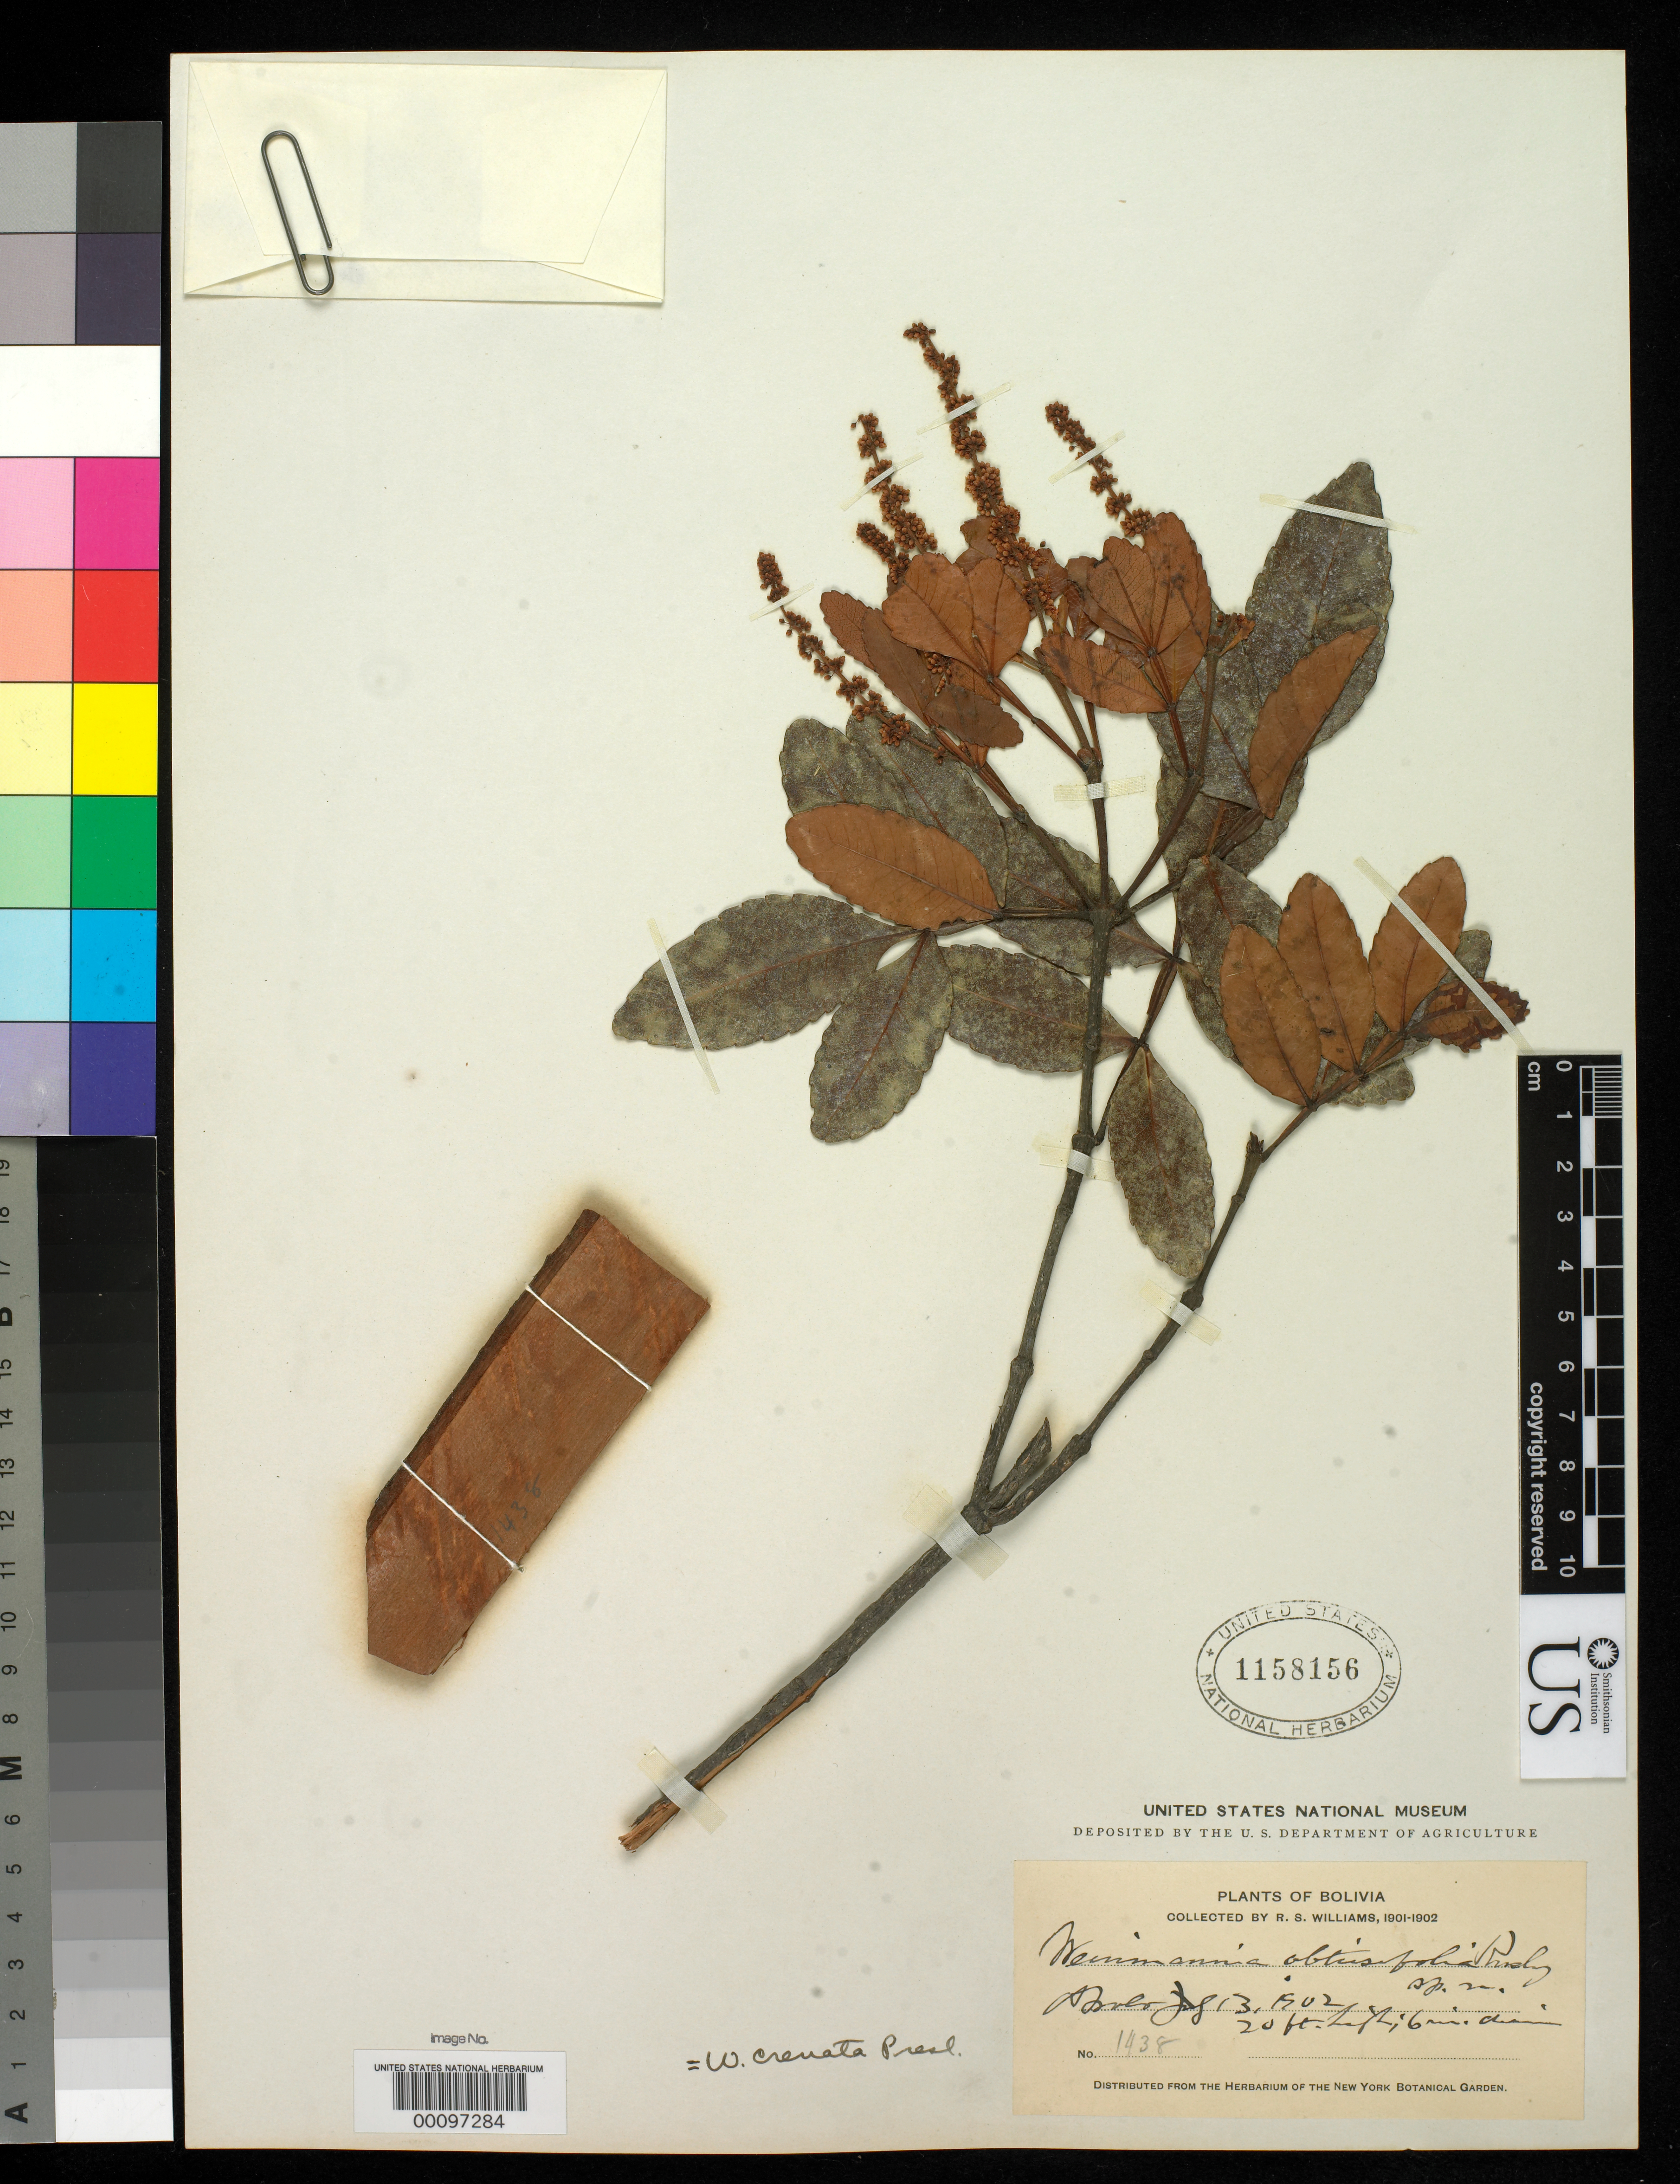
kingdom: Plantae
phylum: Tracheophyta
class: Magnoliopsida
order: Oxalidales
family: Cunoniaceae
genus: Weinmannia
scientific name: Weinmannia obtusifolia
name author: Rusby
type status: Isotype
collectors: R. S. Williams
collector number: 1438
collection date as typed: Jul. 13, 1902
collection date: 1902-07-13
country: Bolivia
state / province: La Paz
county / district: Franz Tamayo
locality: Apolo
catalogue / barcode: US 1158156